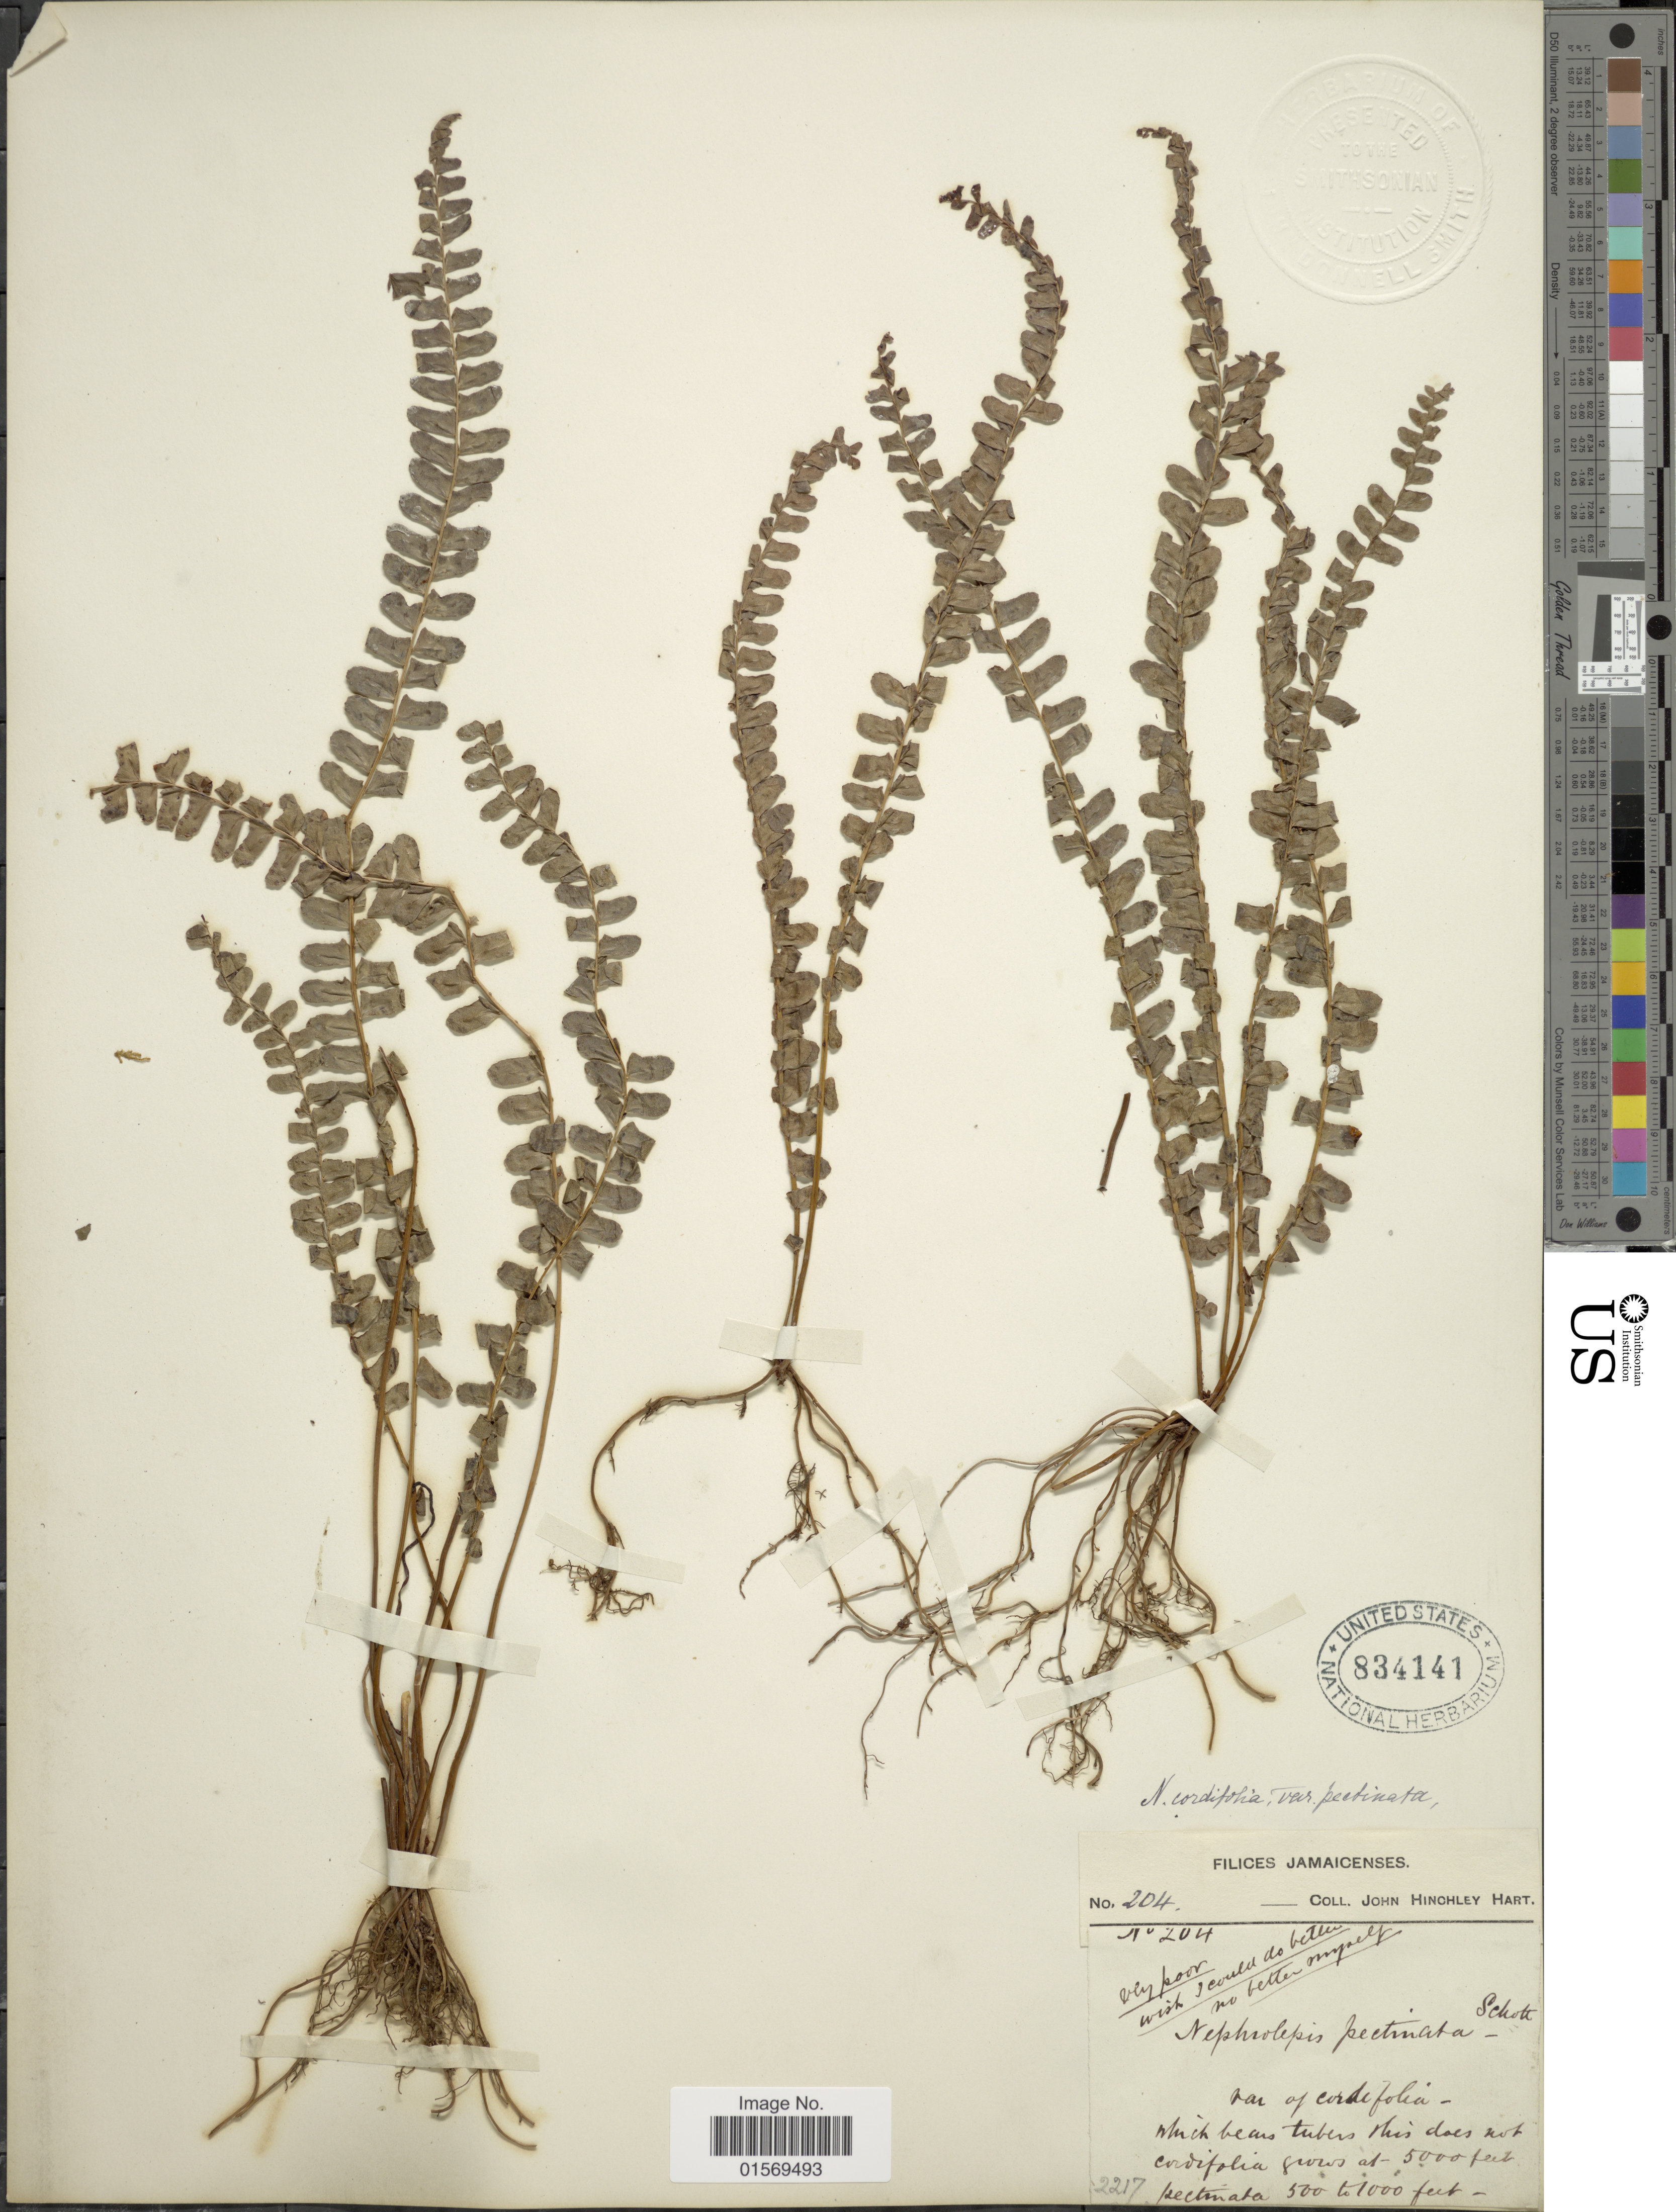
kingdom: Plantae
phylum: Tracheophyta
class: Polypodiopsida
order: Polypodiales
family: Nephrolepidaceae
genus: Nephrolepis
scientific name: Nephrolepis pectinata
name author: (Willd.) Schott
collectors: J. H. Hart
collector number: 204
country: Jamaica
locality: Jamaicenses.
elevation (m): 1524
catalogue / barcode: US 834141